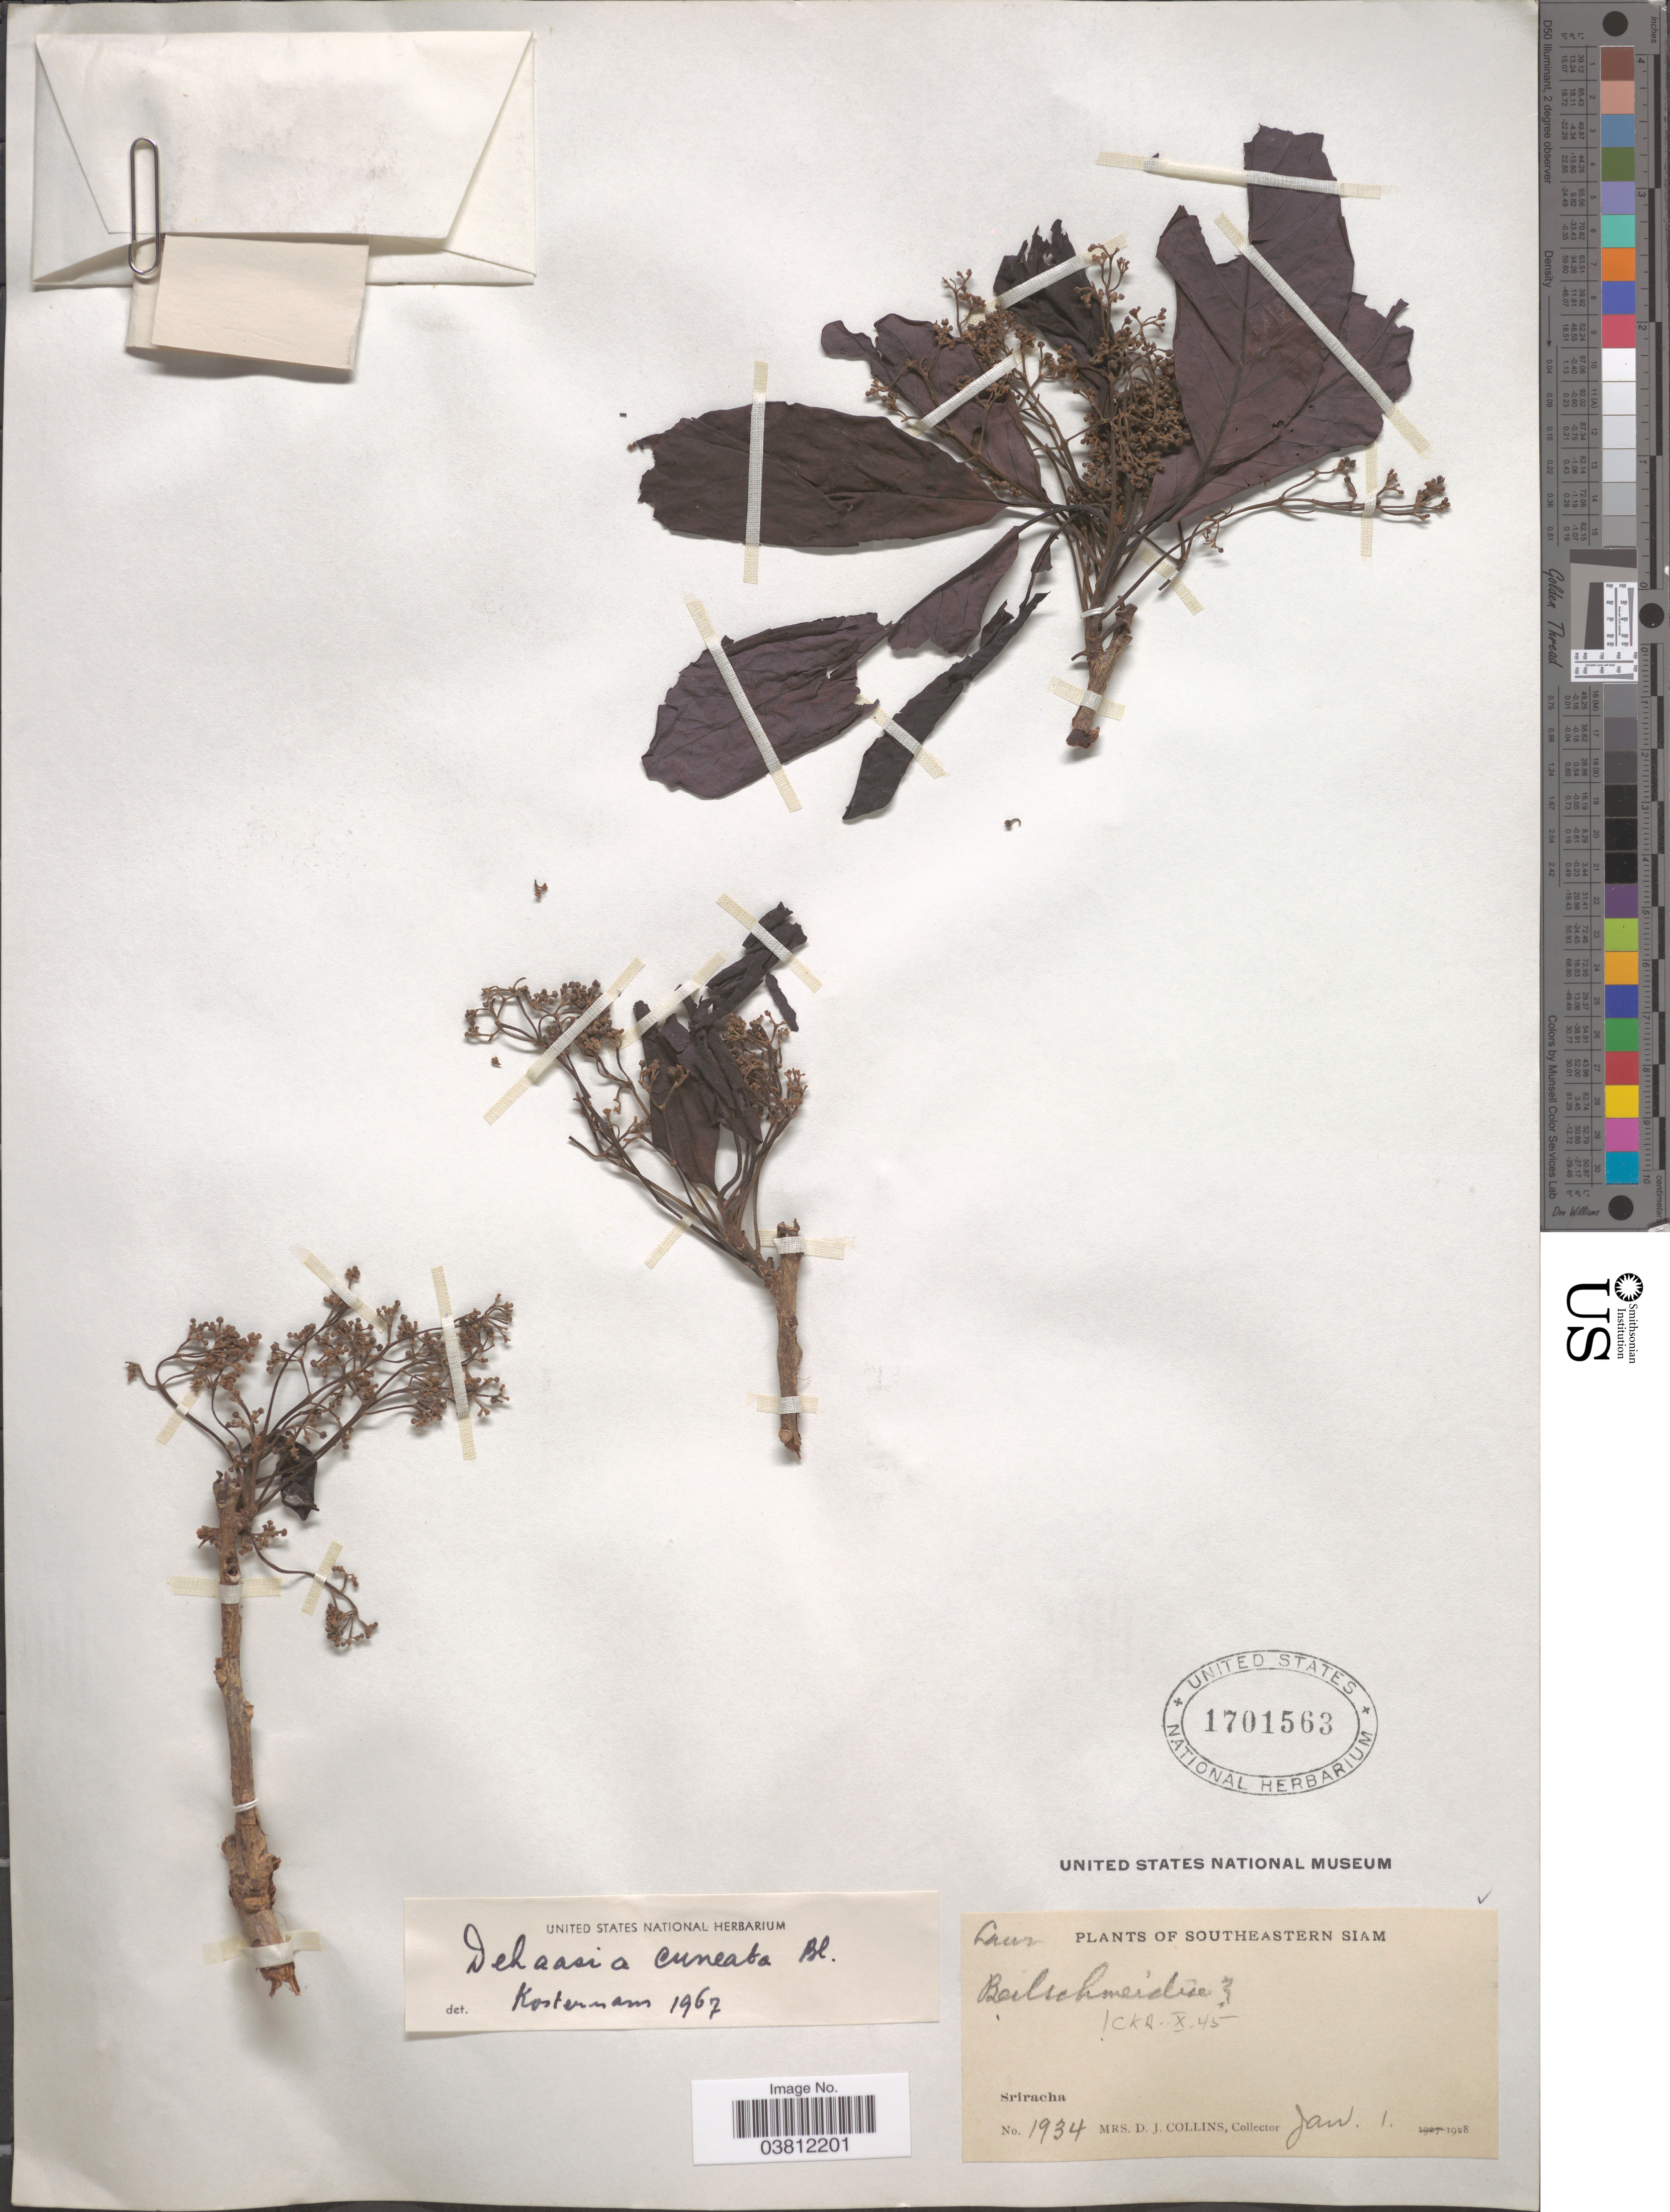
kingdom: Plantae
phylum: Tracheophyta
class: Magnoliopsida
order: Laurales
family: Lauraceae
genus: Dehaasia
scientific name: Dehaasia cuneata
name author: Gamble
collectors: Mrs. D. J. Collins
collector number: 1934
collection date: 1928-01-01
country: Thailand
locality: Southeastern Siam. Sriracha.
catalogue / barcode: US 1701563